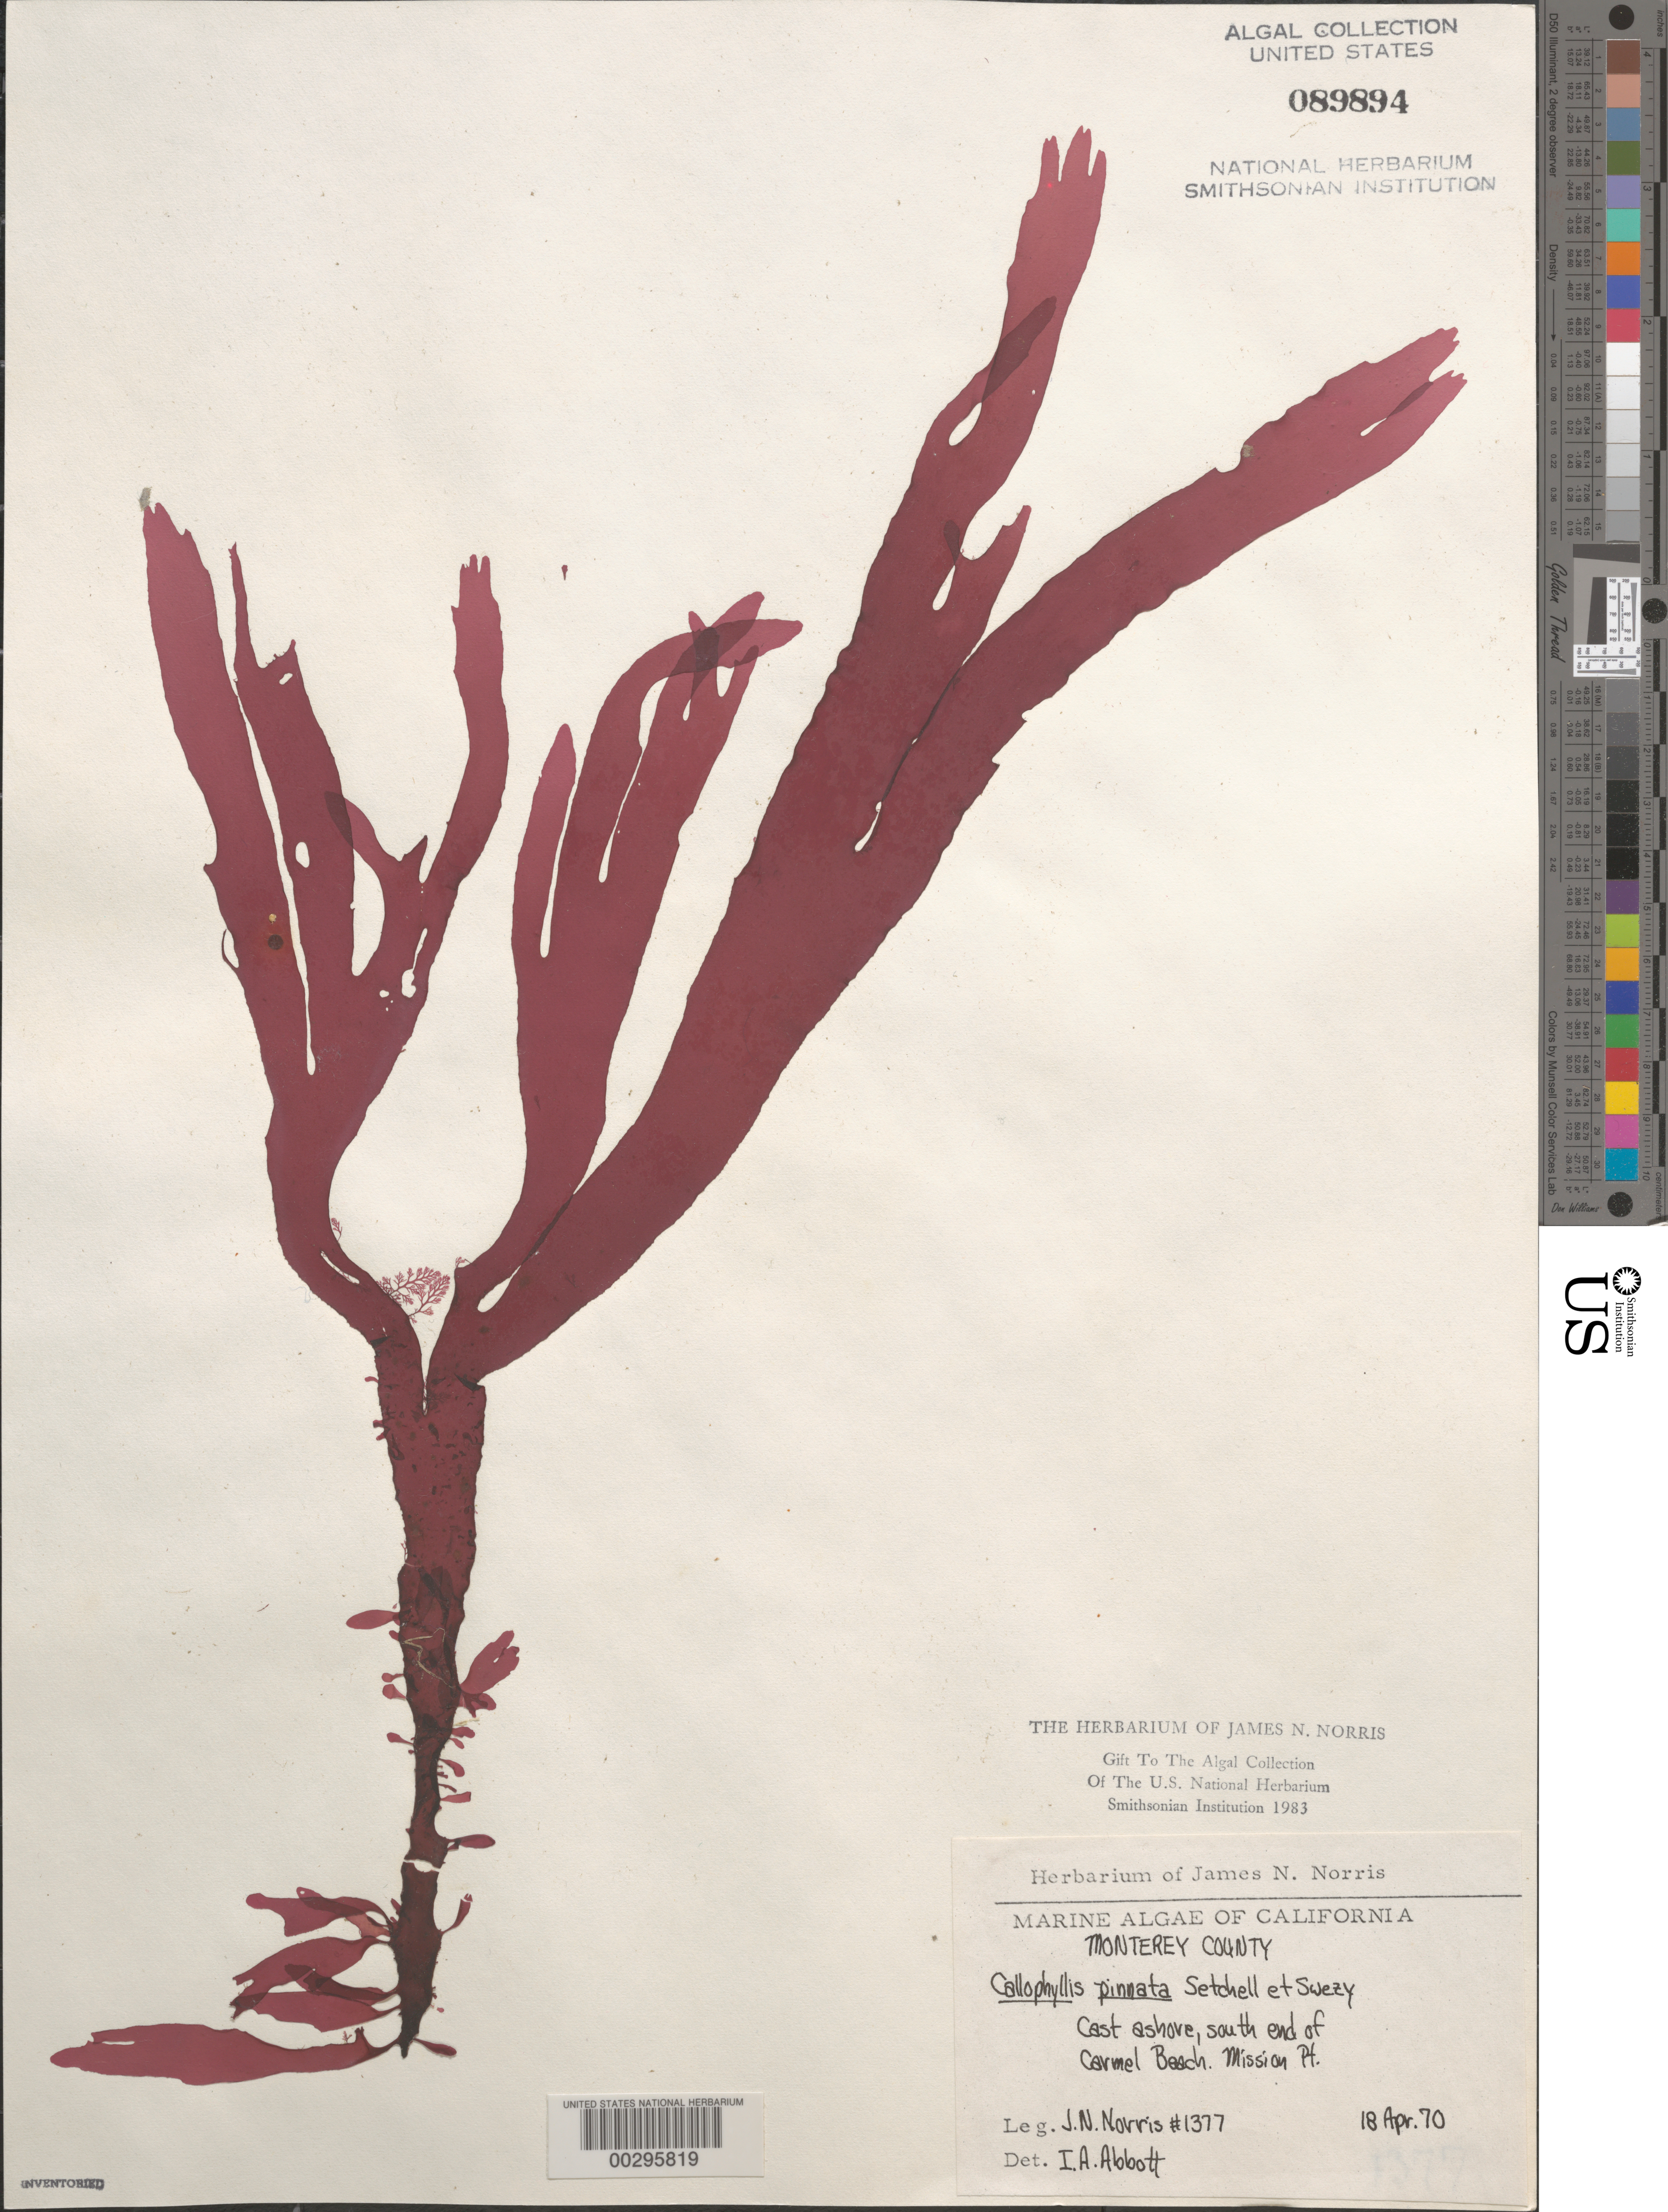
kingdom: Plantae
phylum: Rhodophyta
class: Florideophyceae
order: Gigartinales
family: Kallymeniaceae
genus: Callophyllis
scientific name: Callophyllis pinnata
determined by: Abbott, Isabella A.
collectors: J. N. Norris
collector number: JN-1377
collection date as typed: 18 Apr 1970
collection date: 1970-04-18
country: United States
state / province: California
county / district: Monterey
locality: Carmel Beach, Mission Point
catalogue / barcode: US 89894